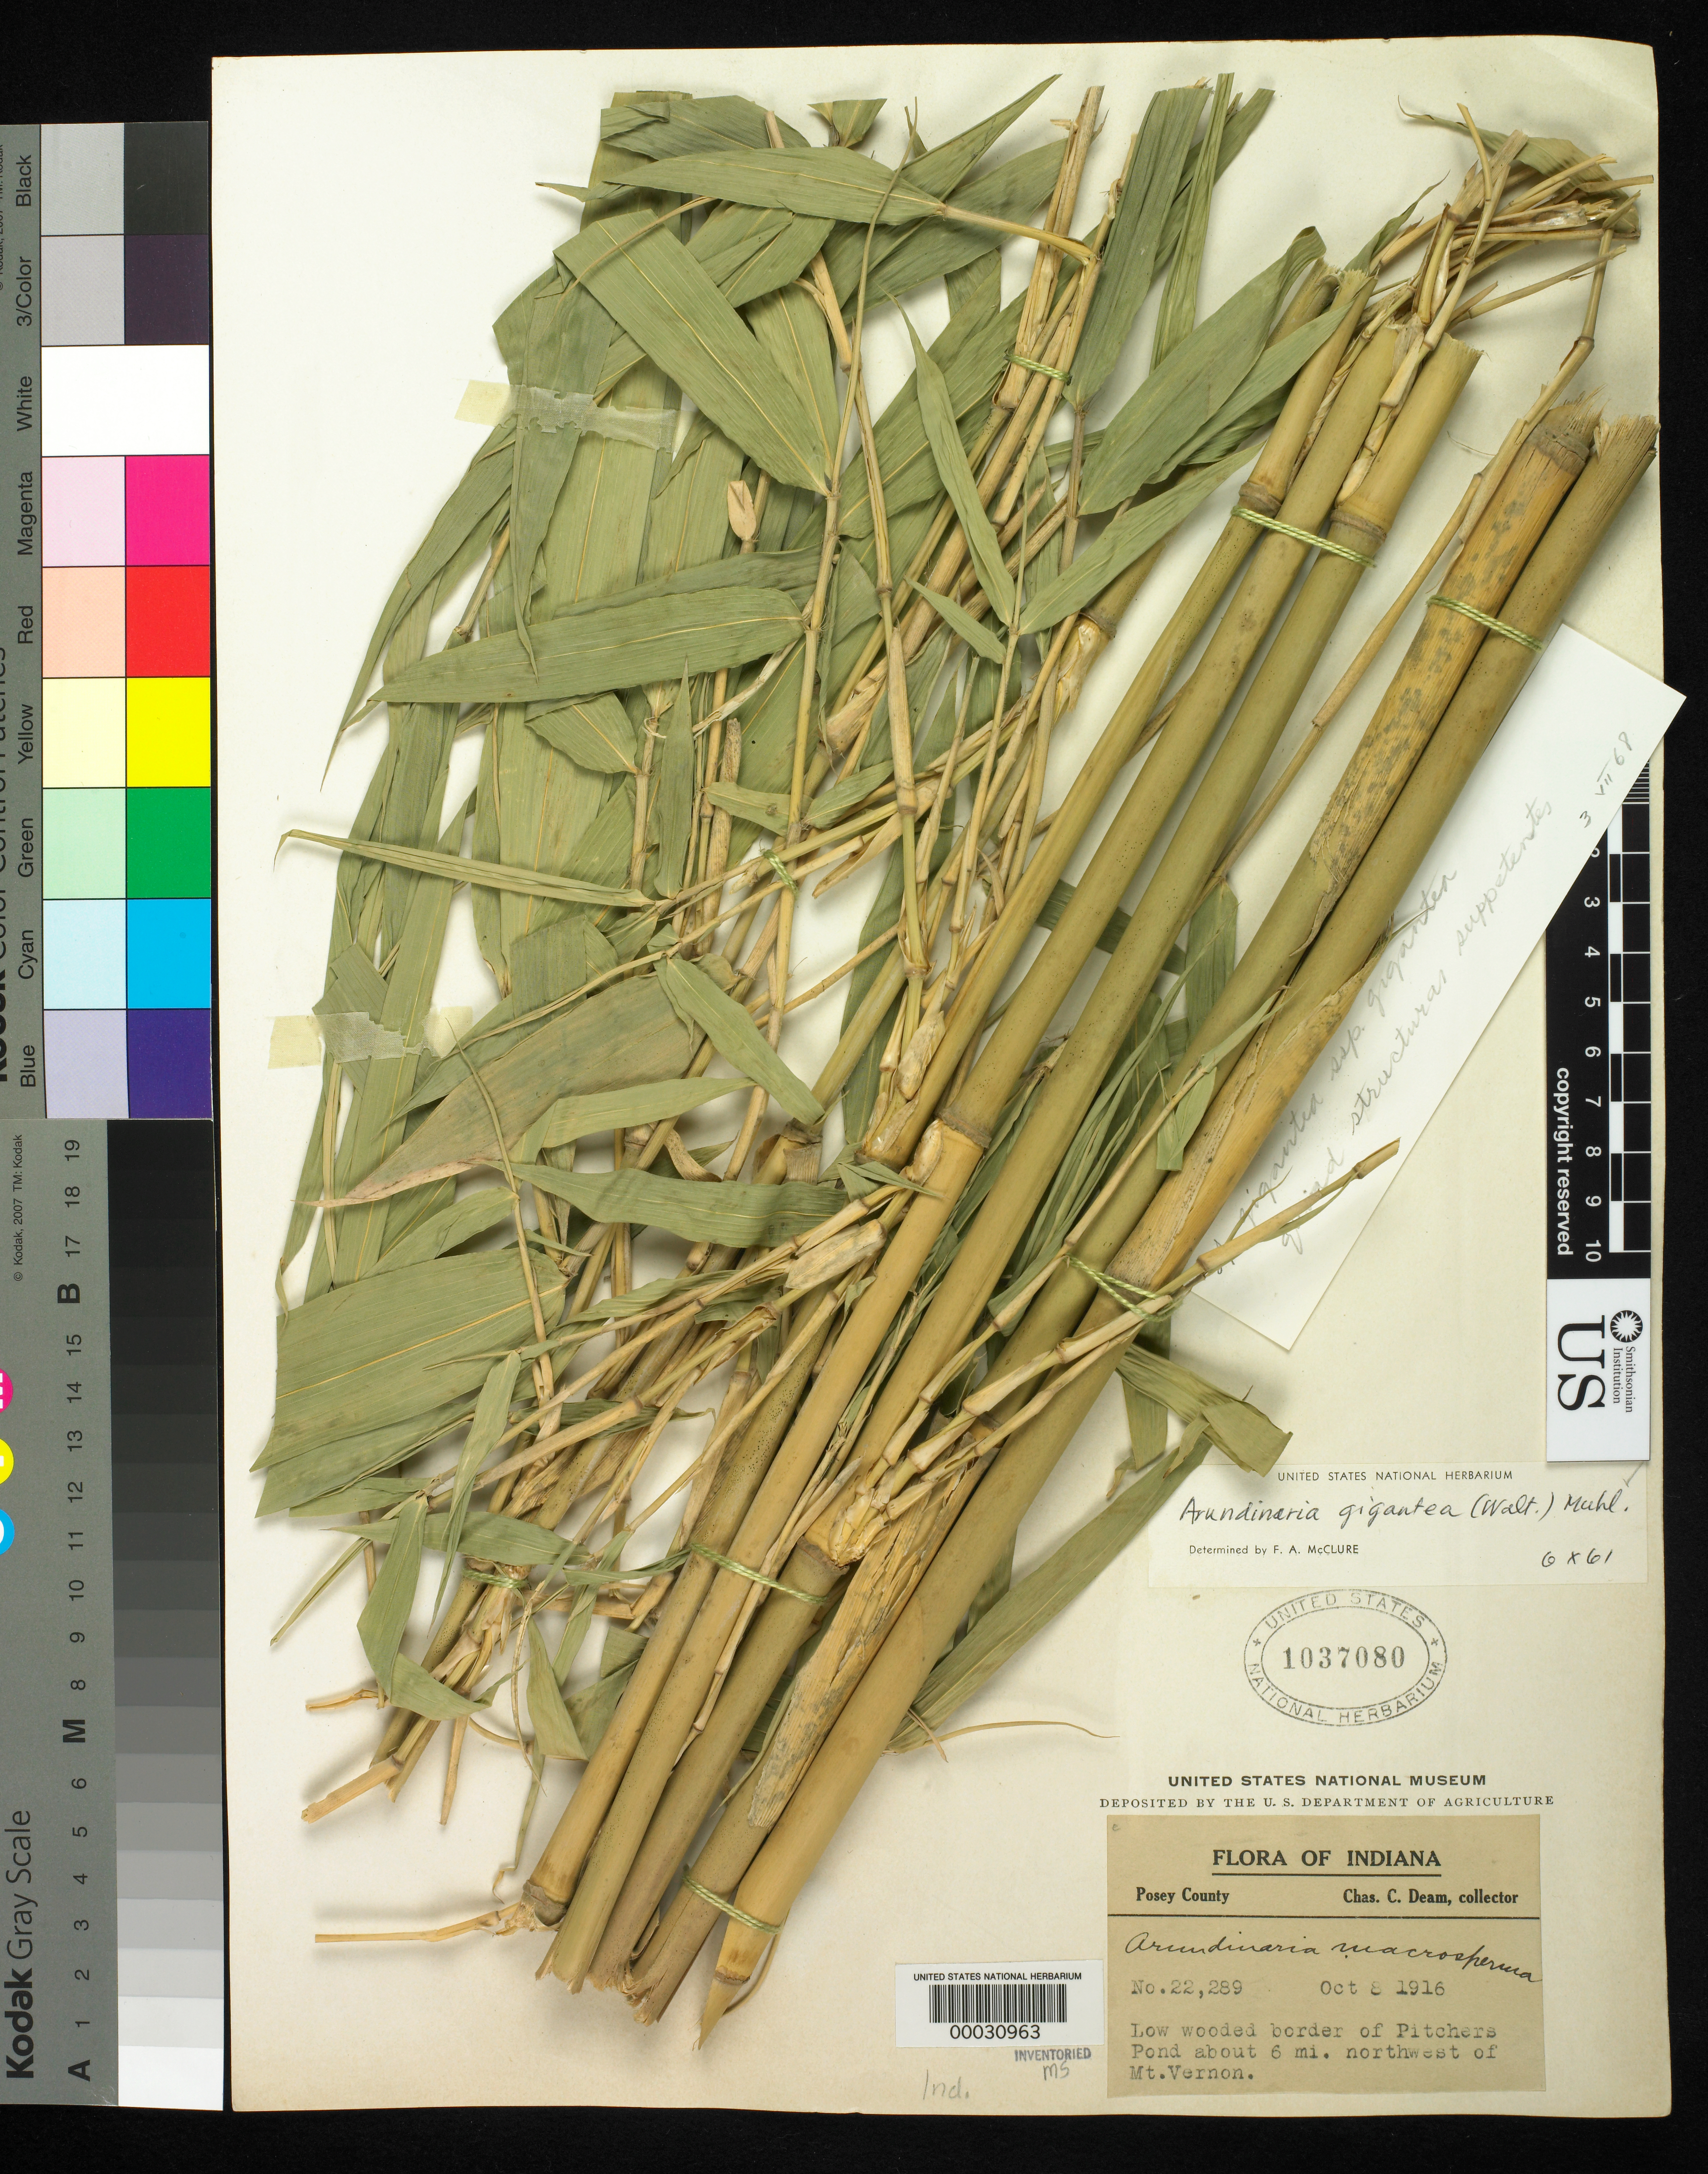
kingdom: Plantae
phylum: Tracheophyta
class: Liliopsida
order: Poales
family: Poaceae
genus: Arundinaria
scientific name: Arundinaria gigantea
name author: (Walter) Muhl.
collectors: C. C. Deam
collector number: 22289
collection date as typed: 08 Oct 1916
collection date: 1916-10-08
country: United States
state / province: Indiana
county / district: Posey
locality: Mt. vernon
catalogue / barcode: US 1037080